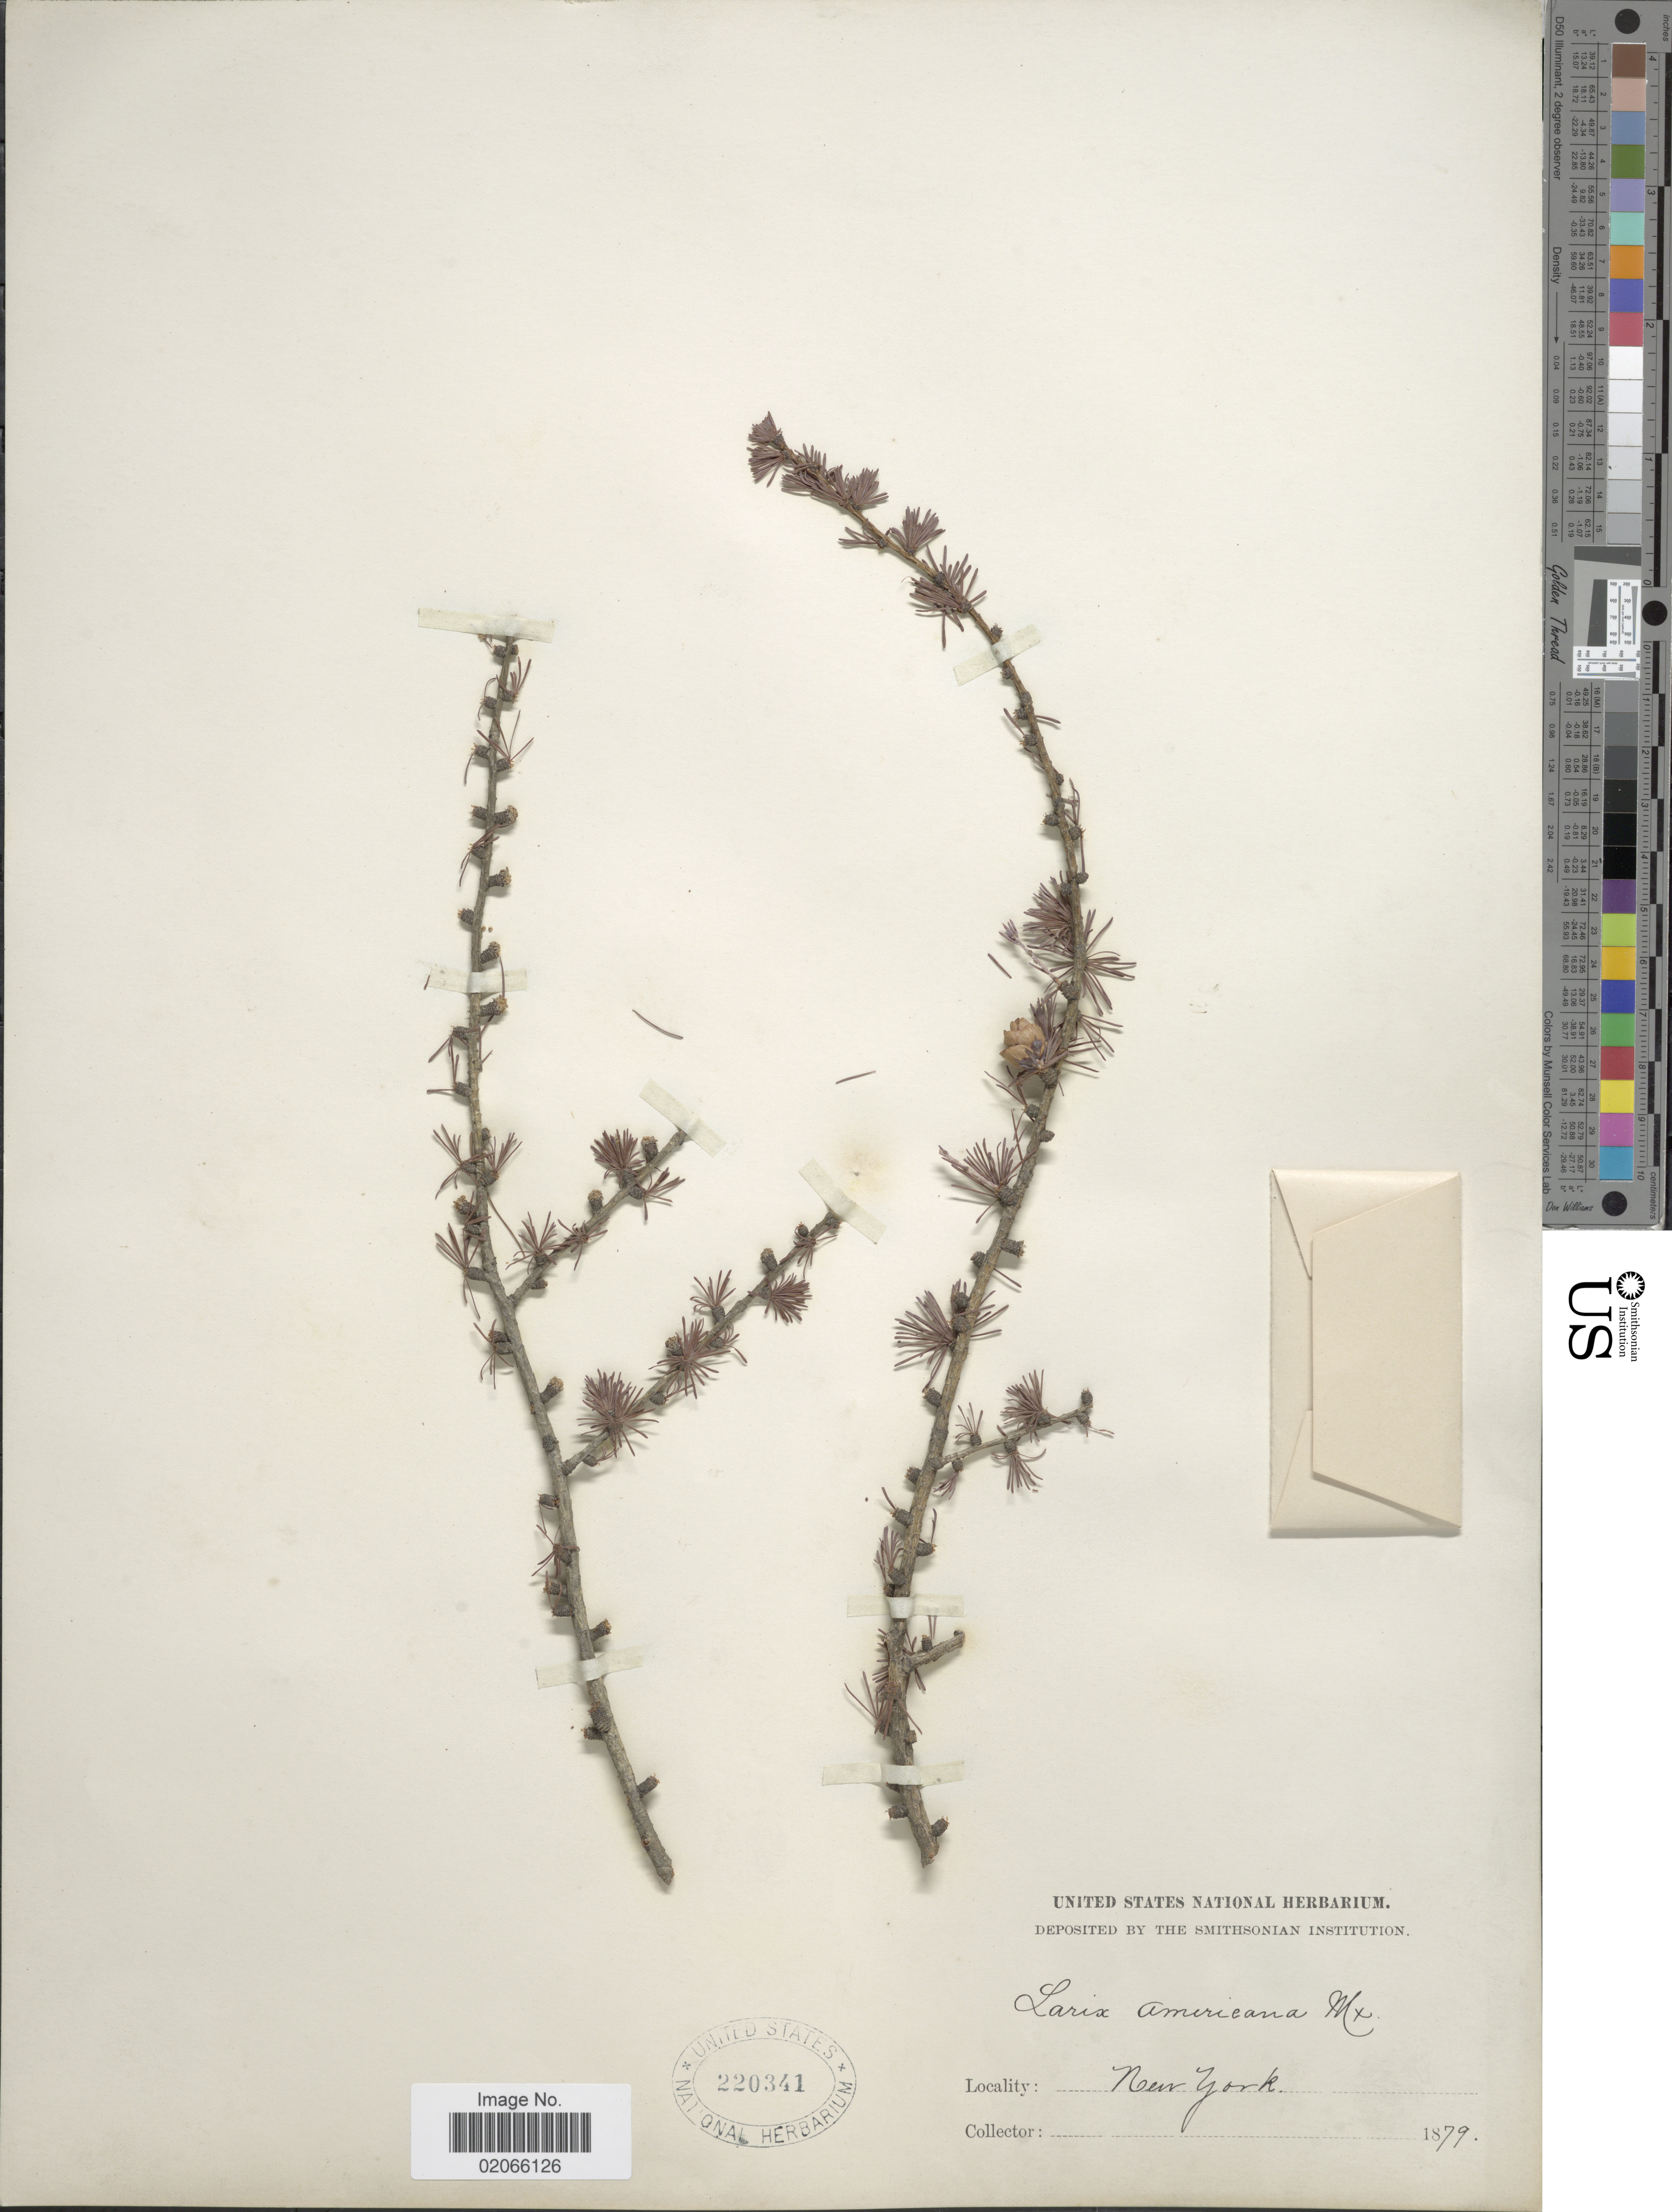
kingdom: Plantae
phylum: Tracheophyta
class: Pinopsida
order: Pinales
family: Pinaceae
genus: Larix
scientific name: Larix laricina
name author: (Du Roi) K. Koch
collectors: ex herb. United States National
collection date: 1879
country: United States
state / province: New York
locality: New York.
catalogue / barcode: US 220341